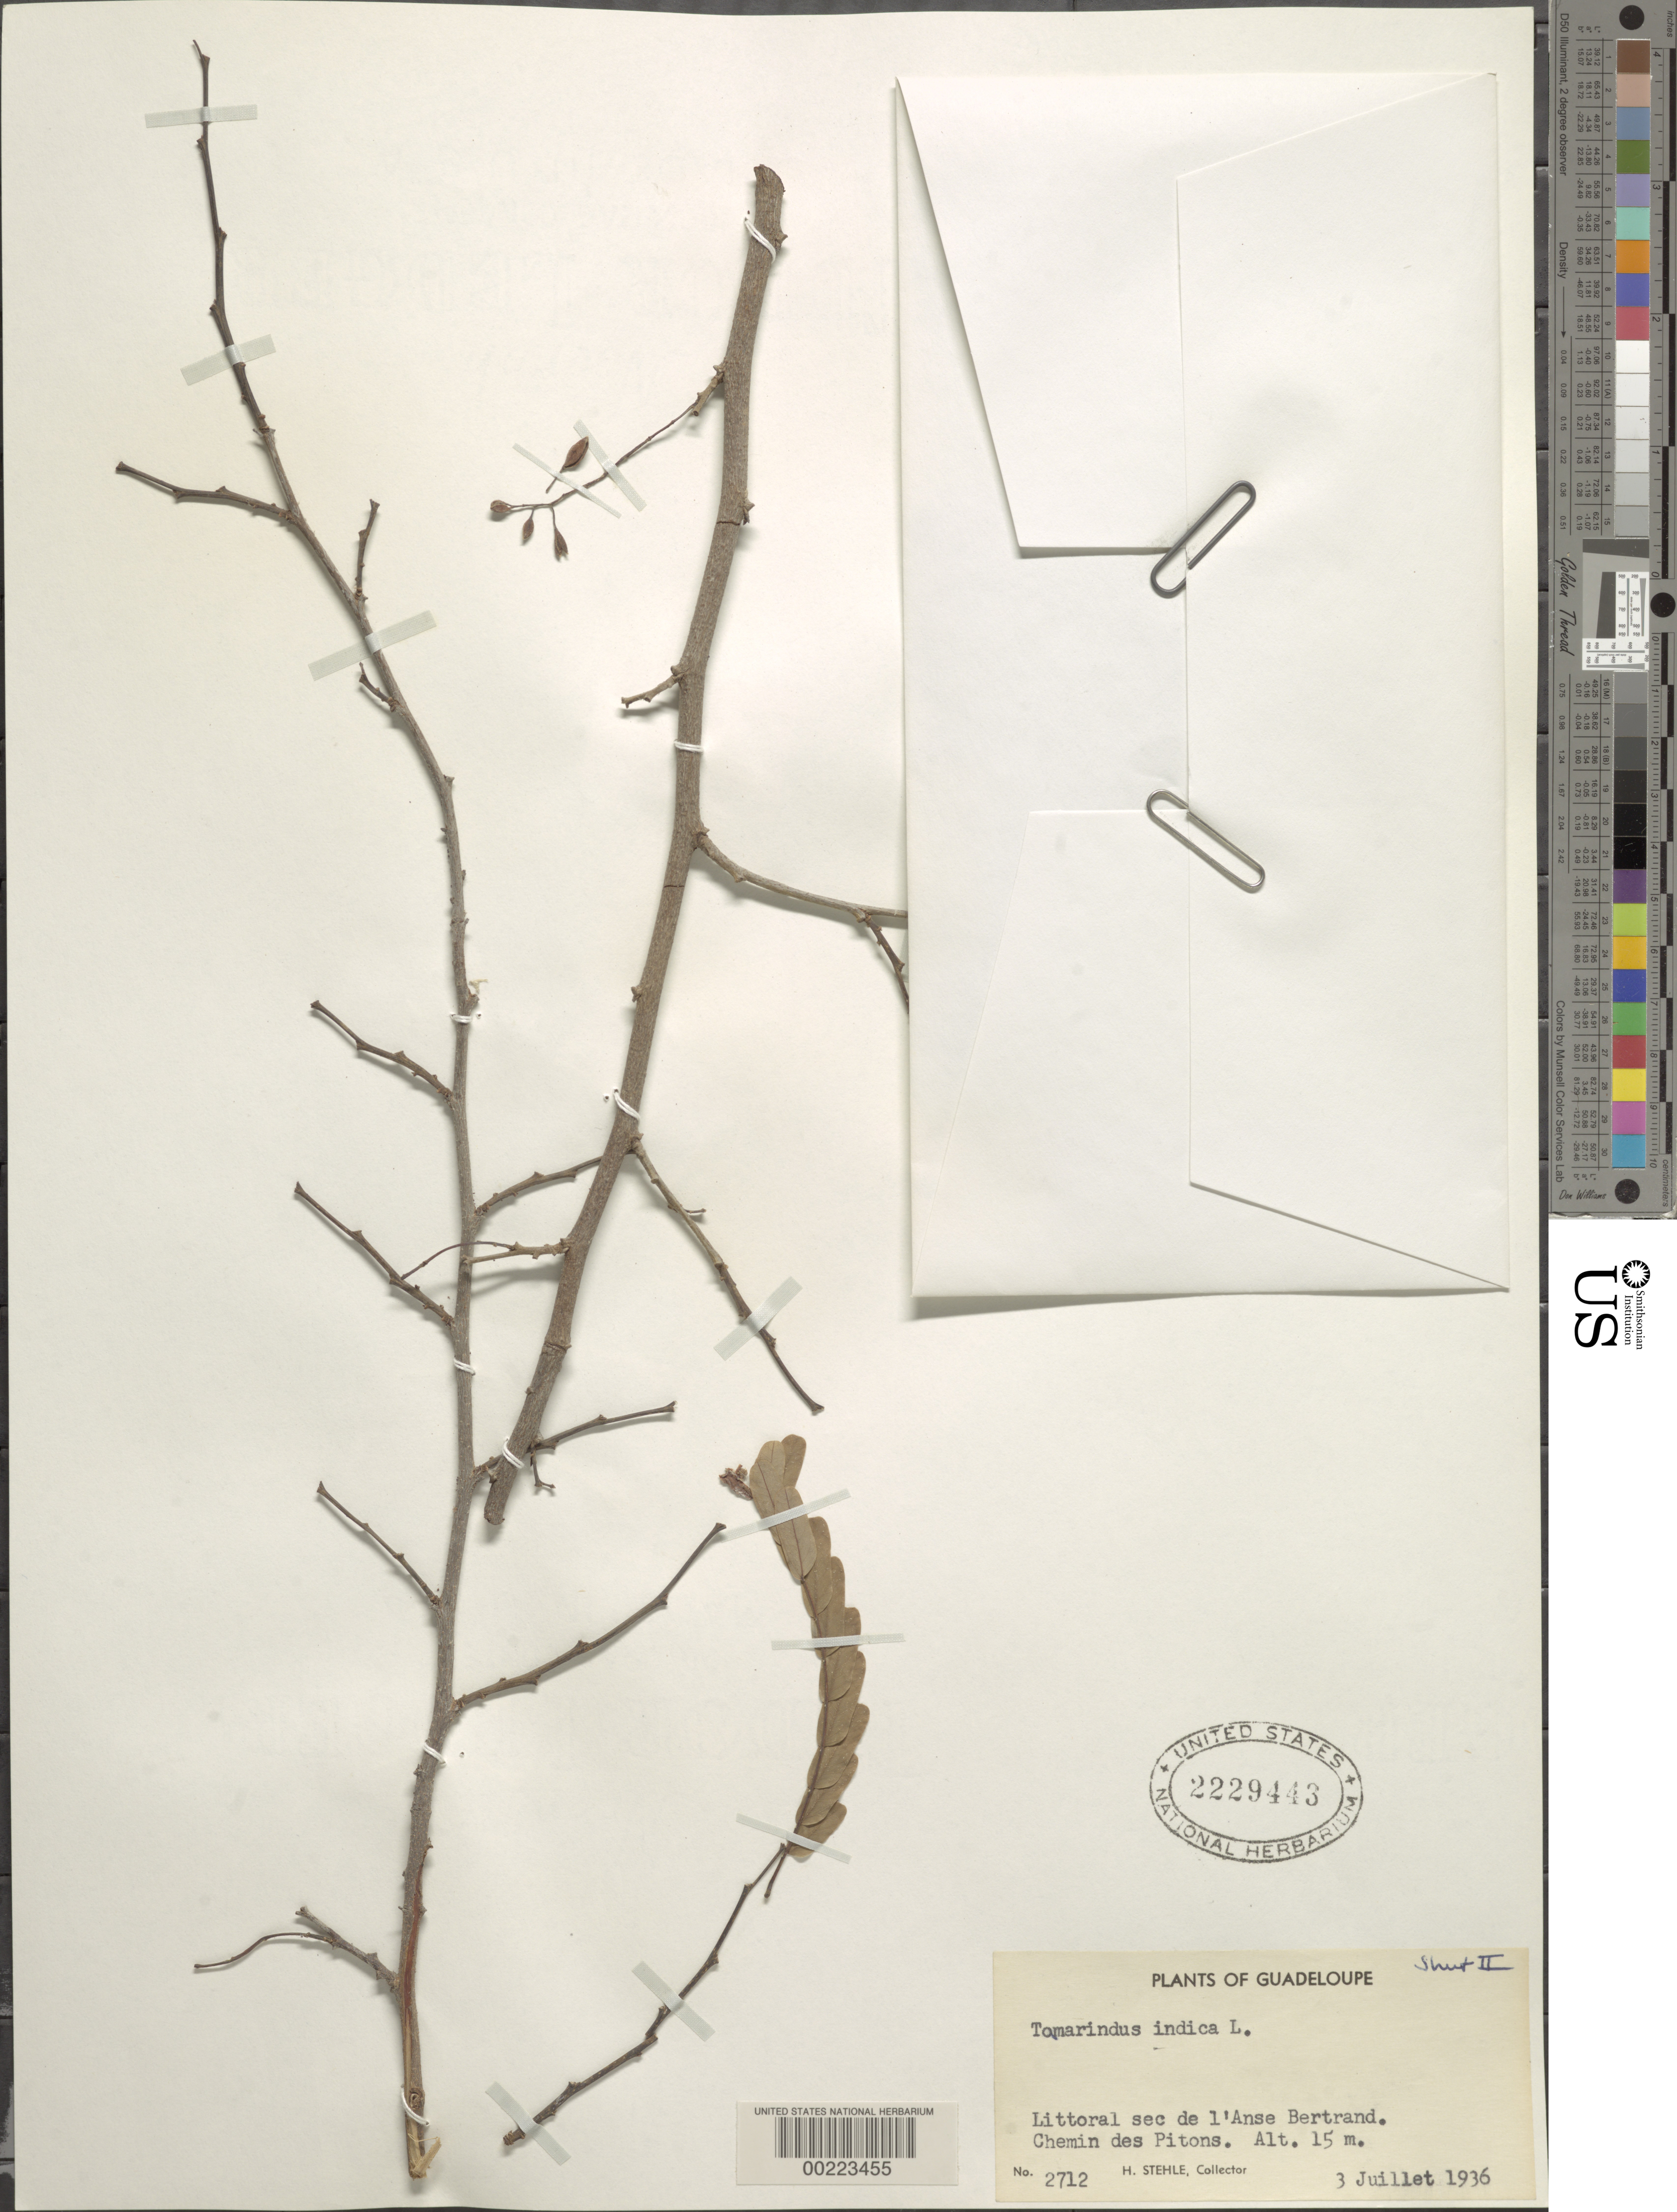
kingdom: Plantae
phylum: Tracheophyta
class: Magnoliopsida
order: Fabales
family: Fabaceae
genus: Tamarindus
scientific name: Tamarindus indica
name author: L.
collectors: H. Stehlé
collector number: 2712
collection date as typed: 03 Jul 1936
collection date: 1936-07-03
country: Guadeloupe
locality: L'anse bertrand; chemin des pitons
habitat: Littoral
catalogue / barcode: US 2229443